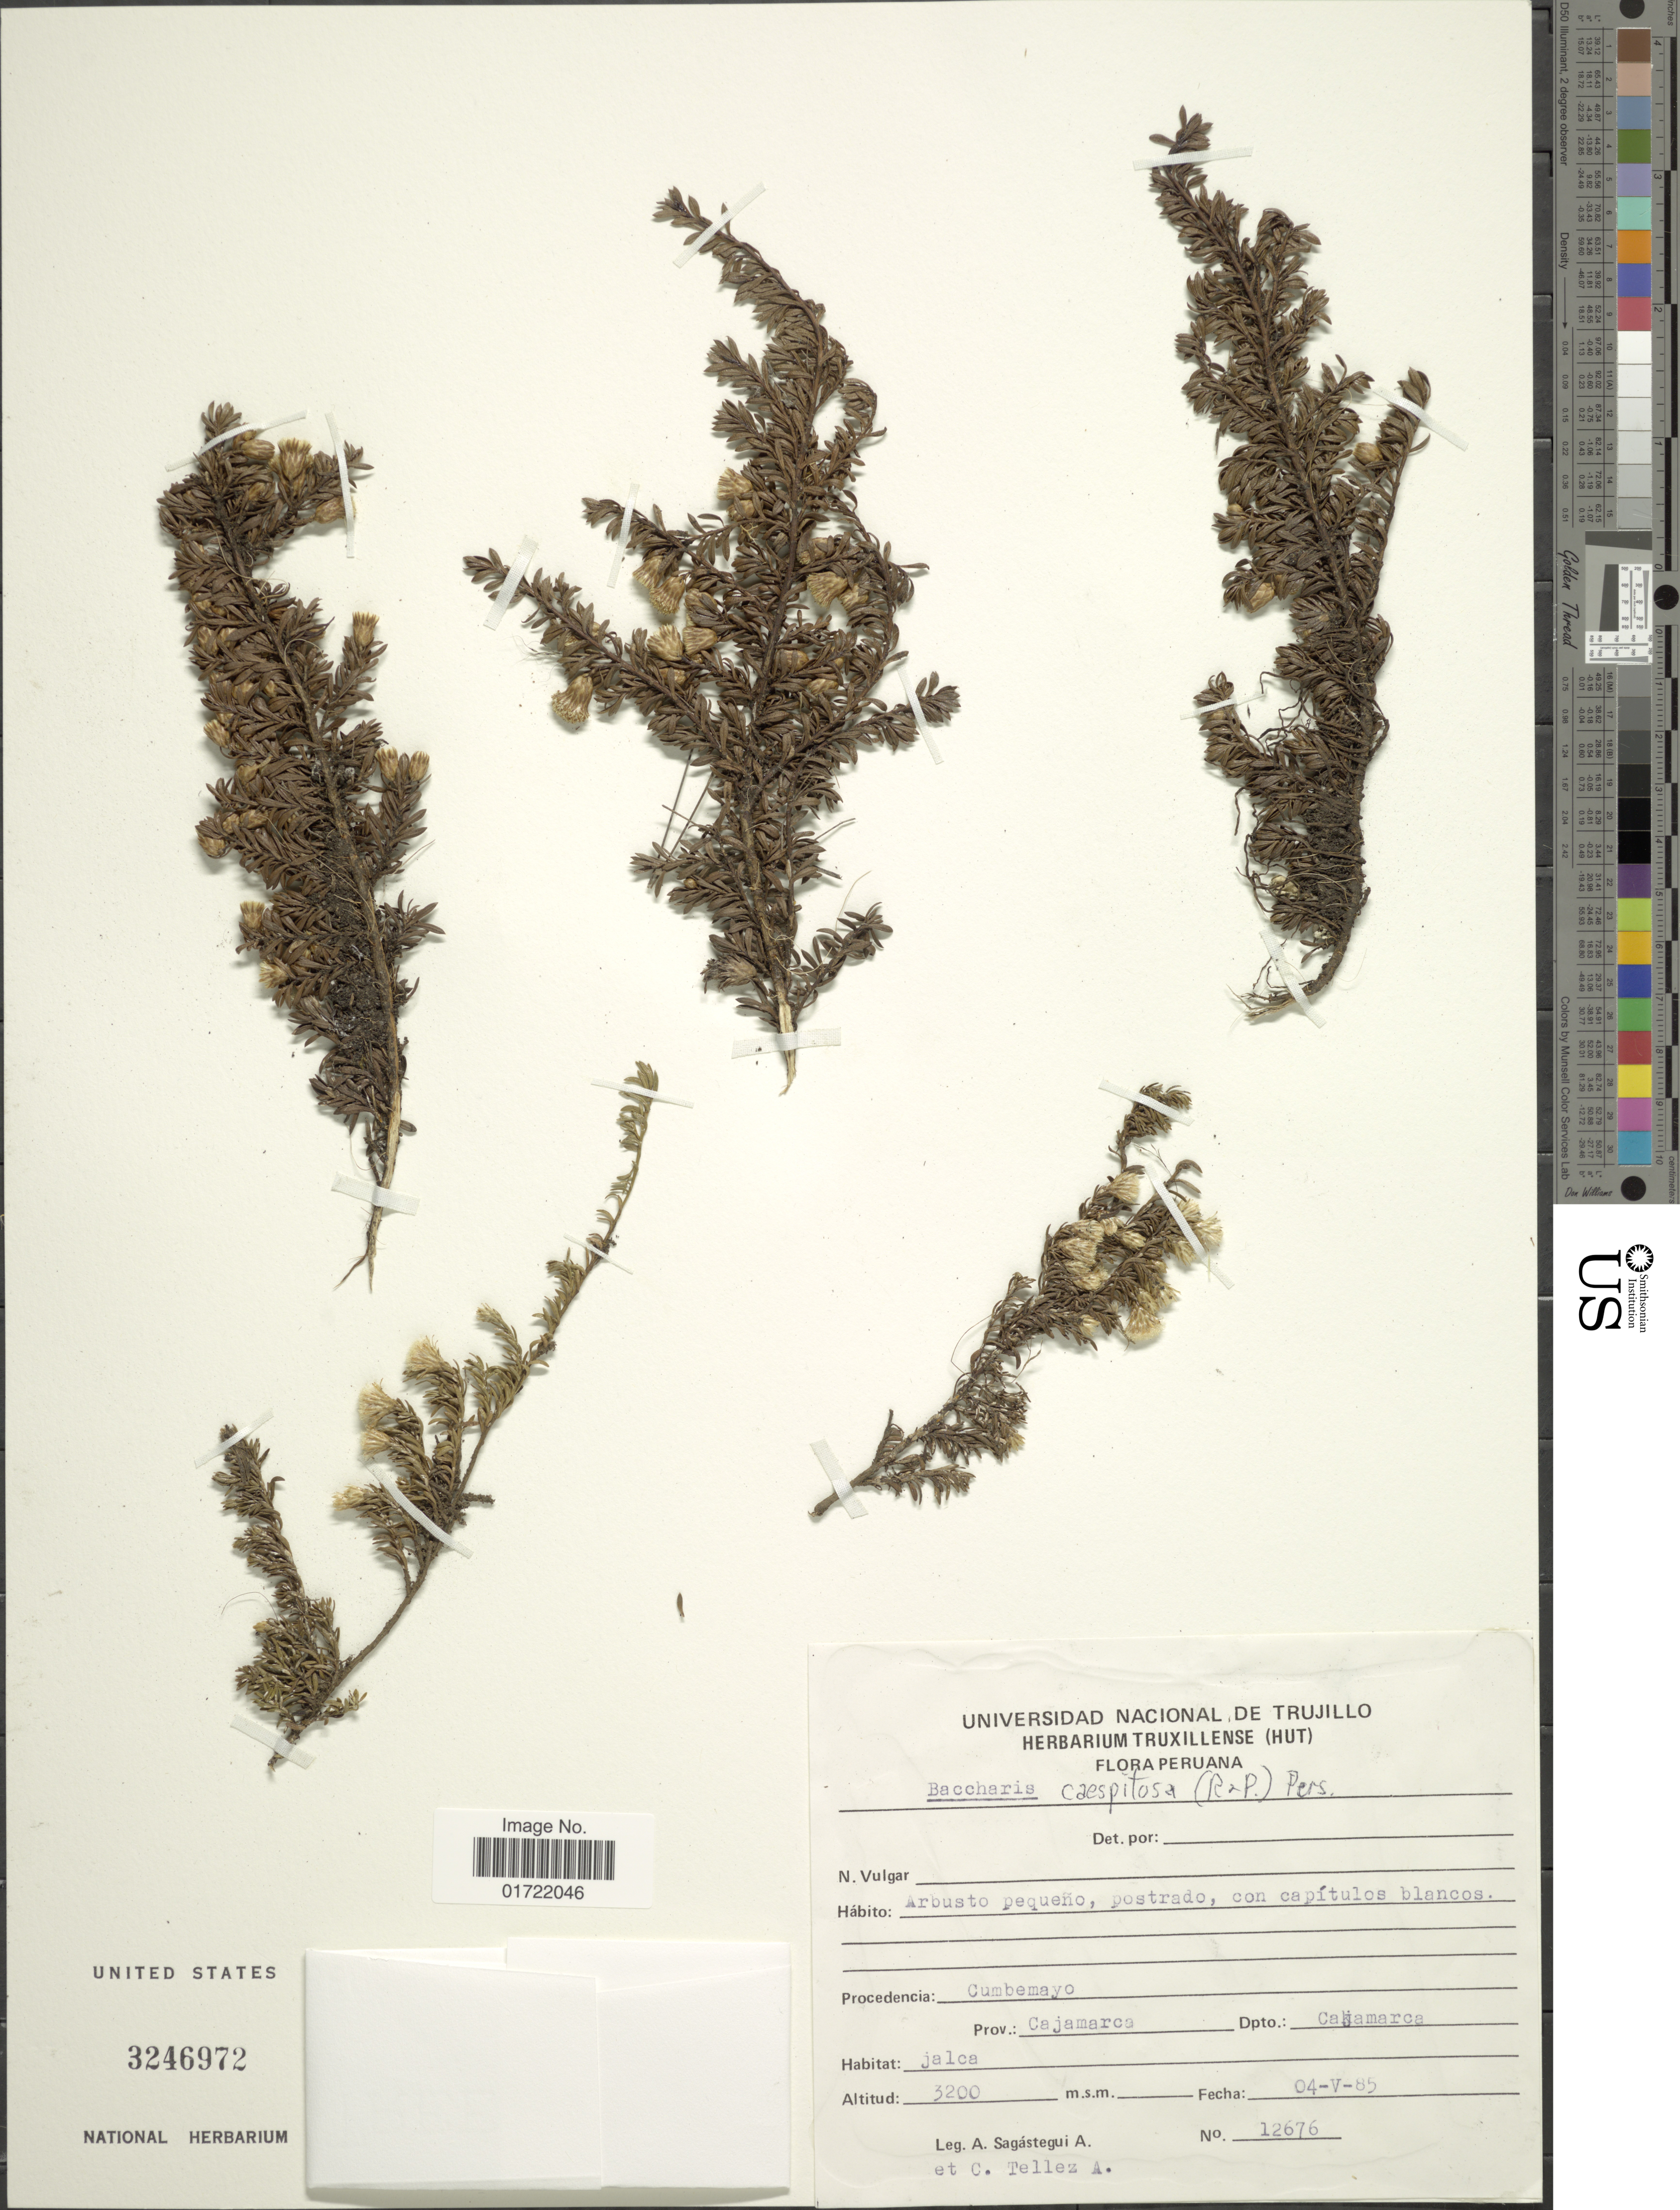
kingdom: Plantae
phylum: Tracheophyta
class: Magnoliopsida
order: Asterales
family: Asteraceae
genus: Baccharis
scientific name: Baccharis caespitosa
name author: (Ruiz & Pav.) Pers.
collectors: A. Sagástegui A. & C. Téllez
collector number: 12676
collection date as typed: Transcribed d/m/y: 4/5/85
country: Peru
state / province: Cajamarca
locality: Dpto: Cajamarca, Cumbemayo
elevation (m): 3200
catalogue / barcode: US 3246972